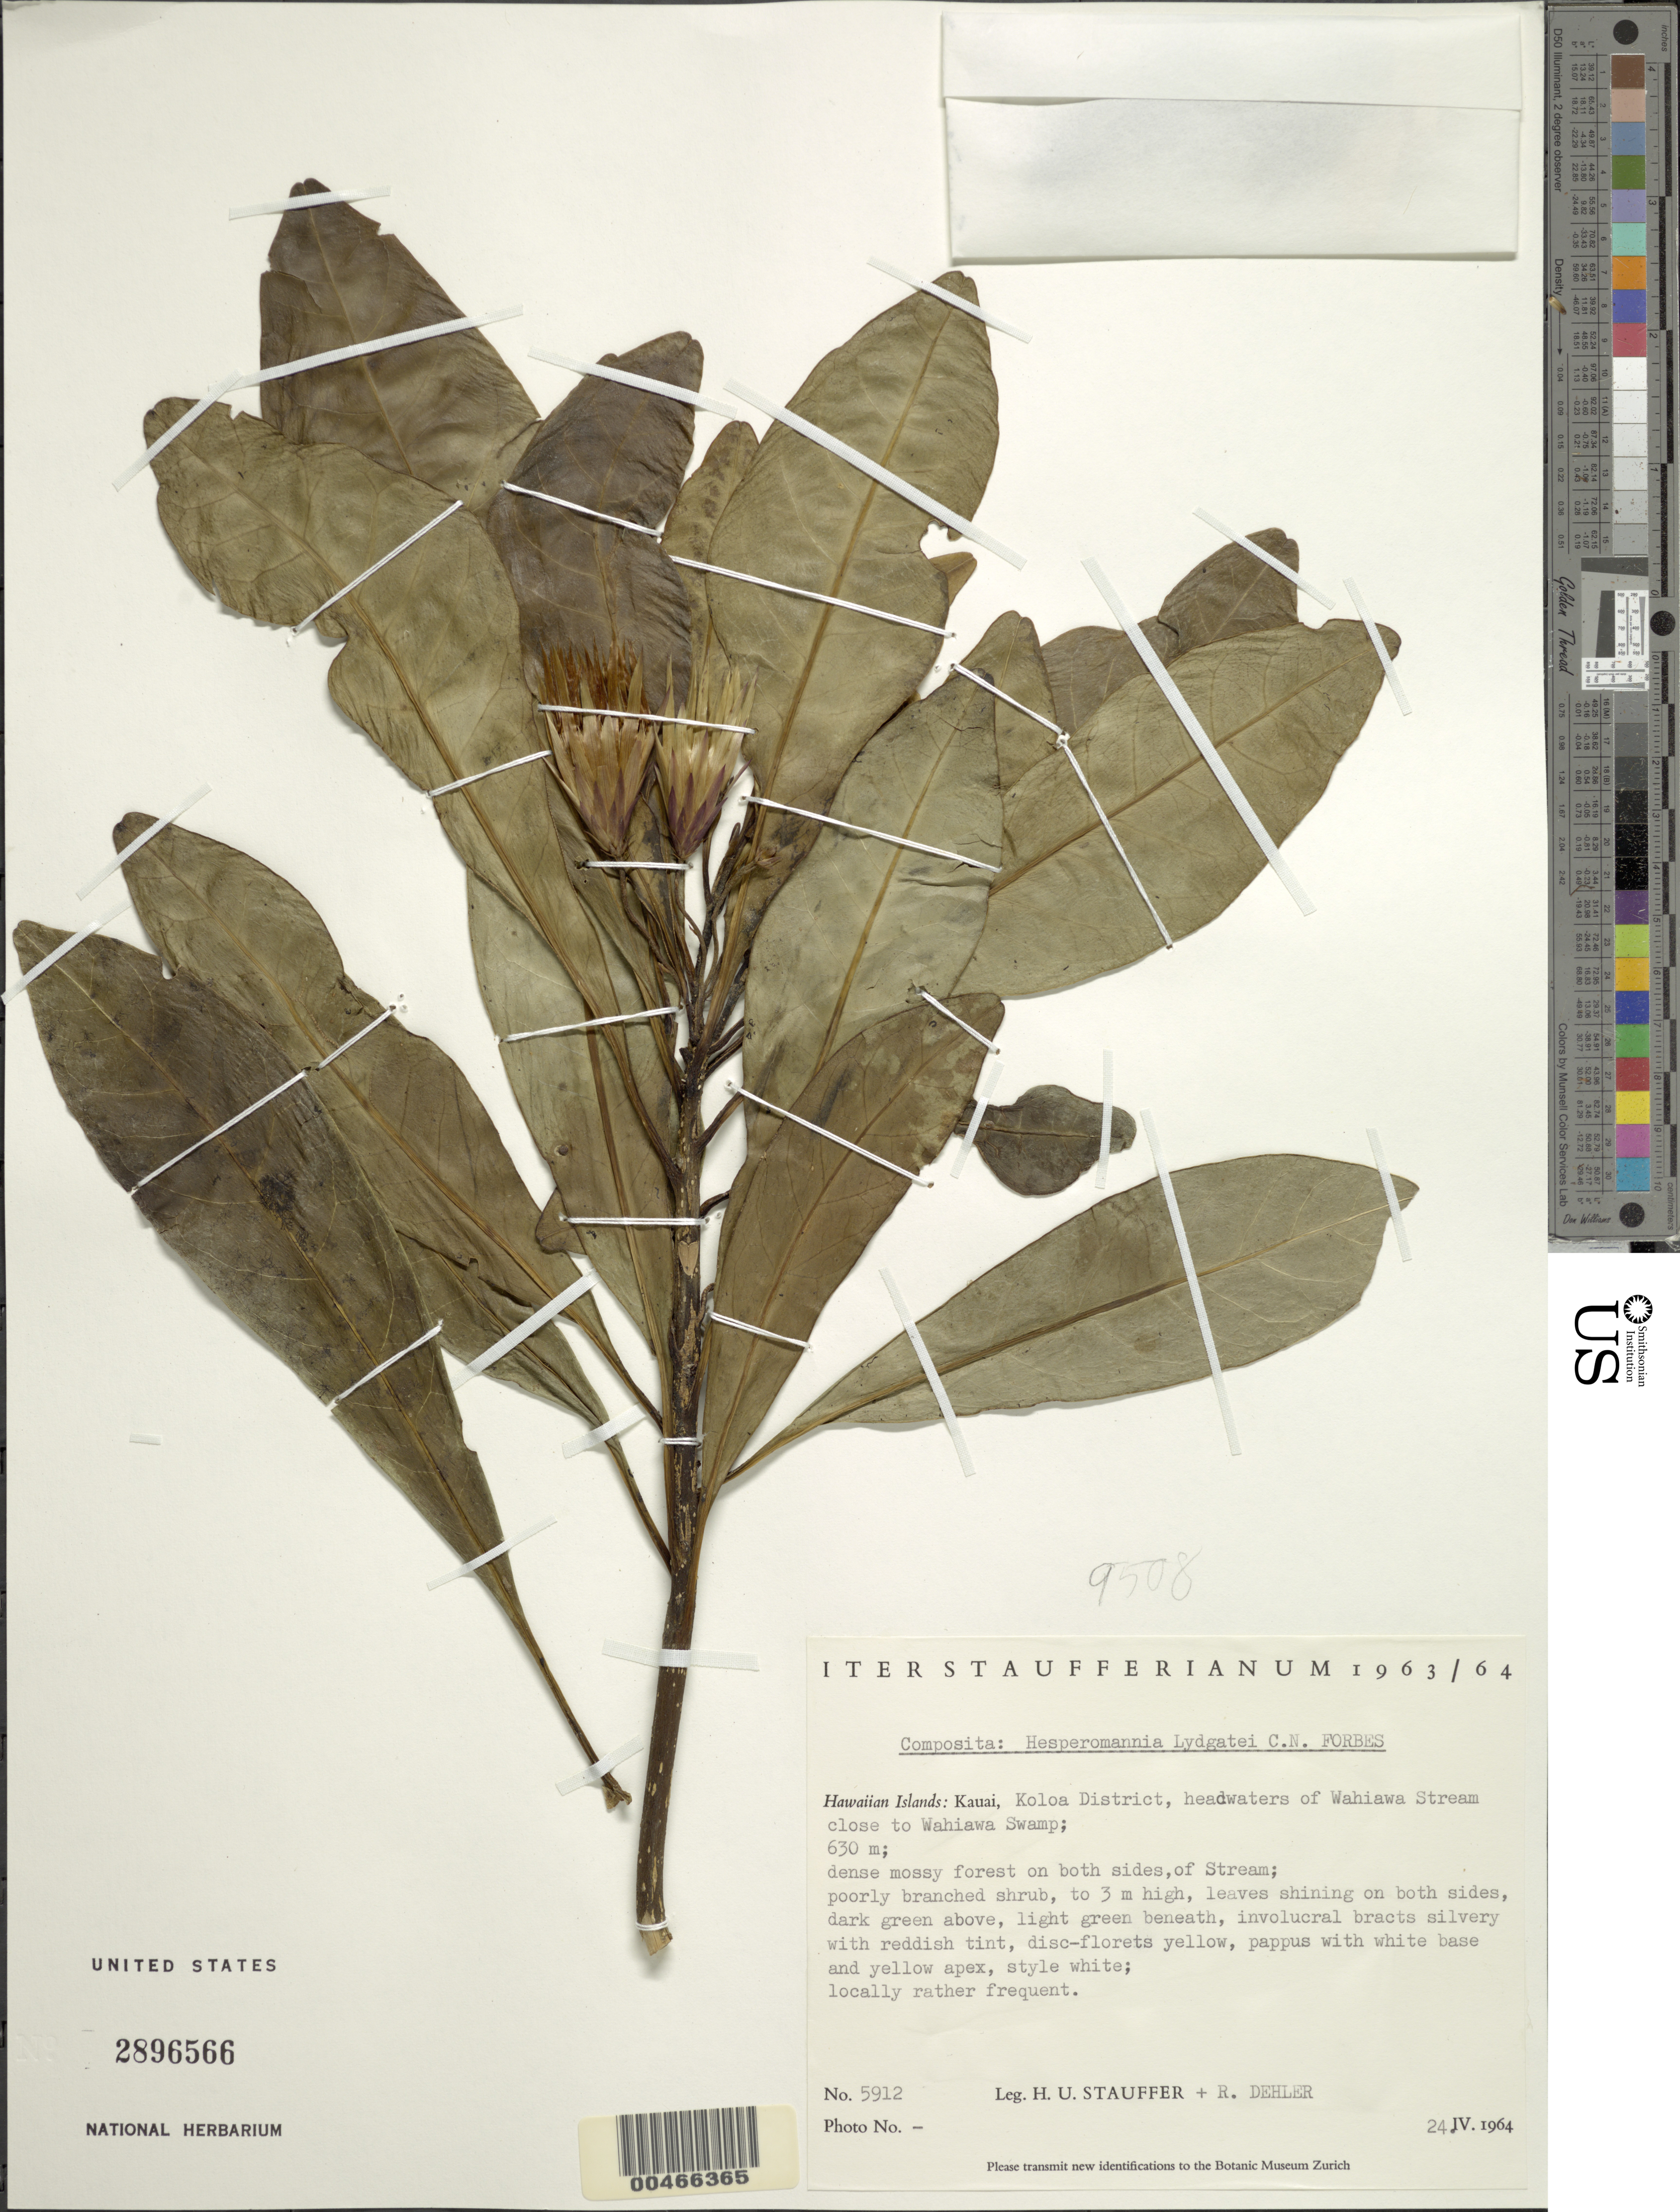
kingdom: Plantae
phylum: Tracheophyta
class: Magnoliopsida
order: Asterales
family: Asteraceae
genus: Hesperomannia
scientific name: Hesperomannia lydgatei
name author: Forbes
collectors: H. U. Stauffer & R. Dehler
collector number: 5912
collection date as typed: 24 Apr 1964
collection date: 1964-04-24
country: United States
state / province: Hawaii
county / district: Kauai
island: Kaua'i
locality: Koloa District, Headwaters of Wahiawa Stream close to Wahiawa Swamp.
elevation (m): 630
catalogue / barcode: US 2896566